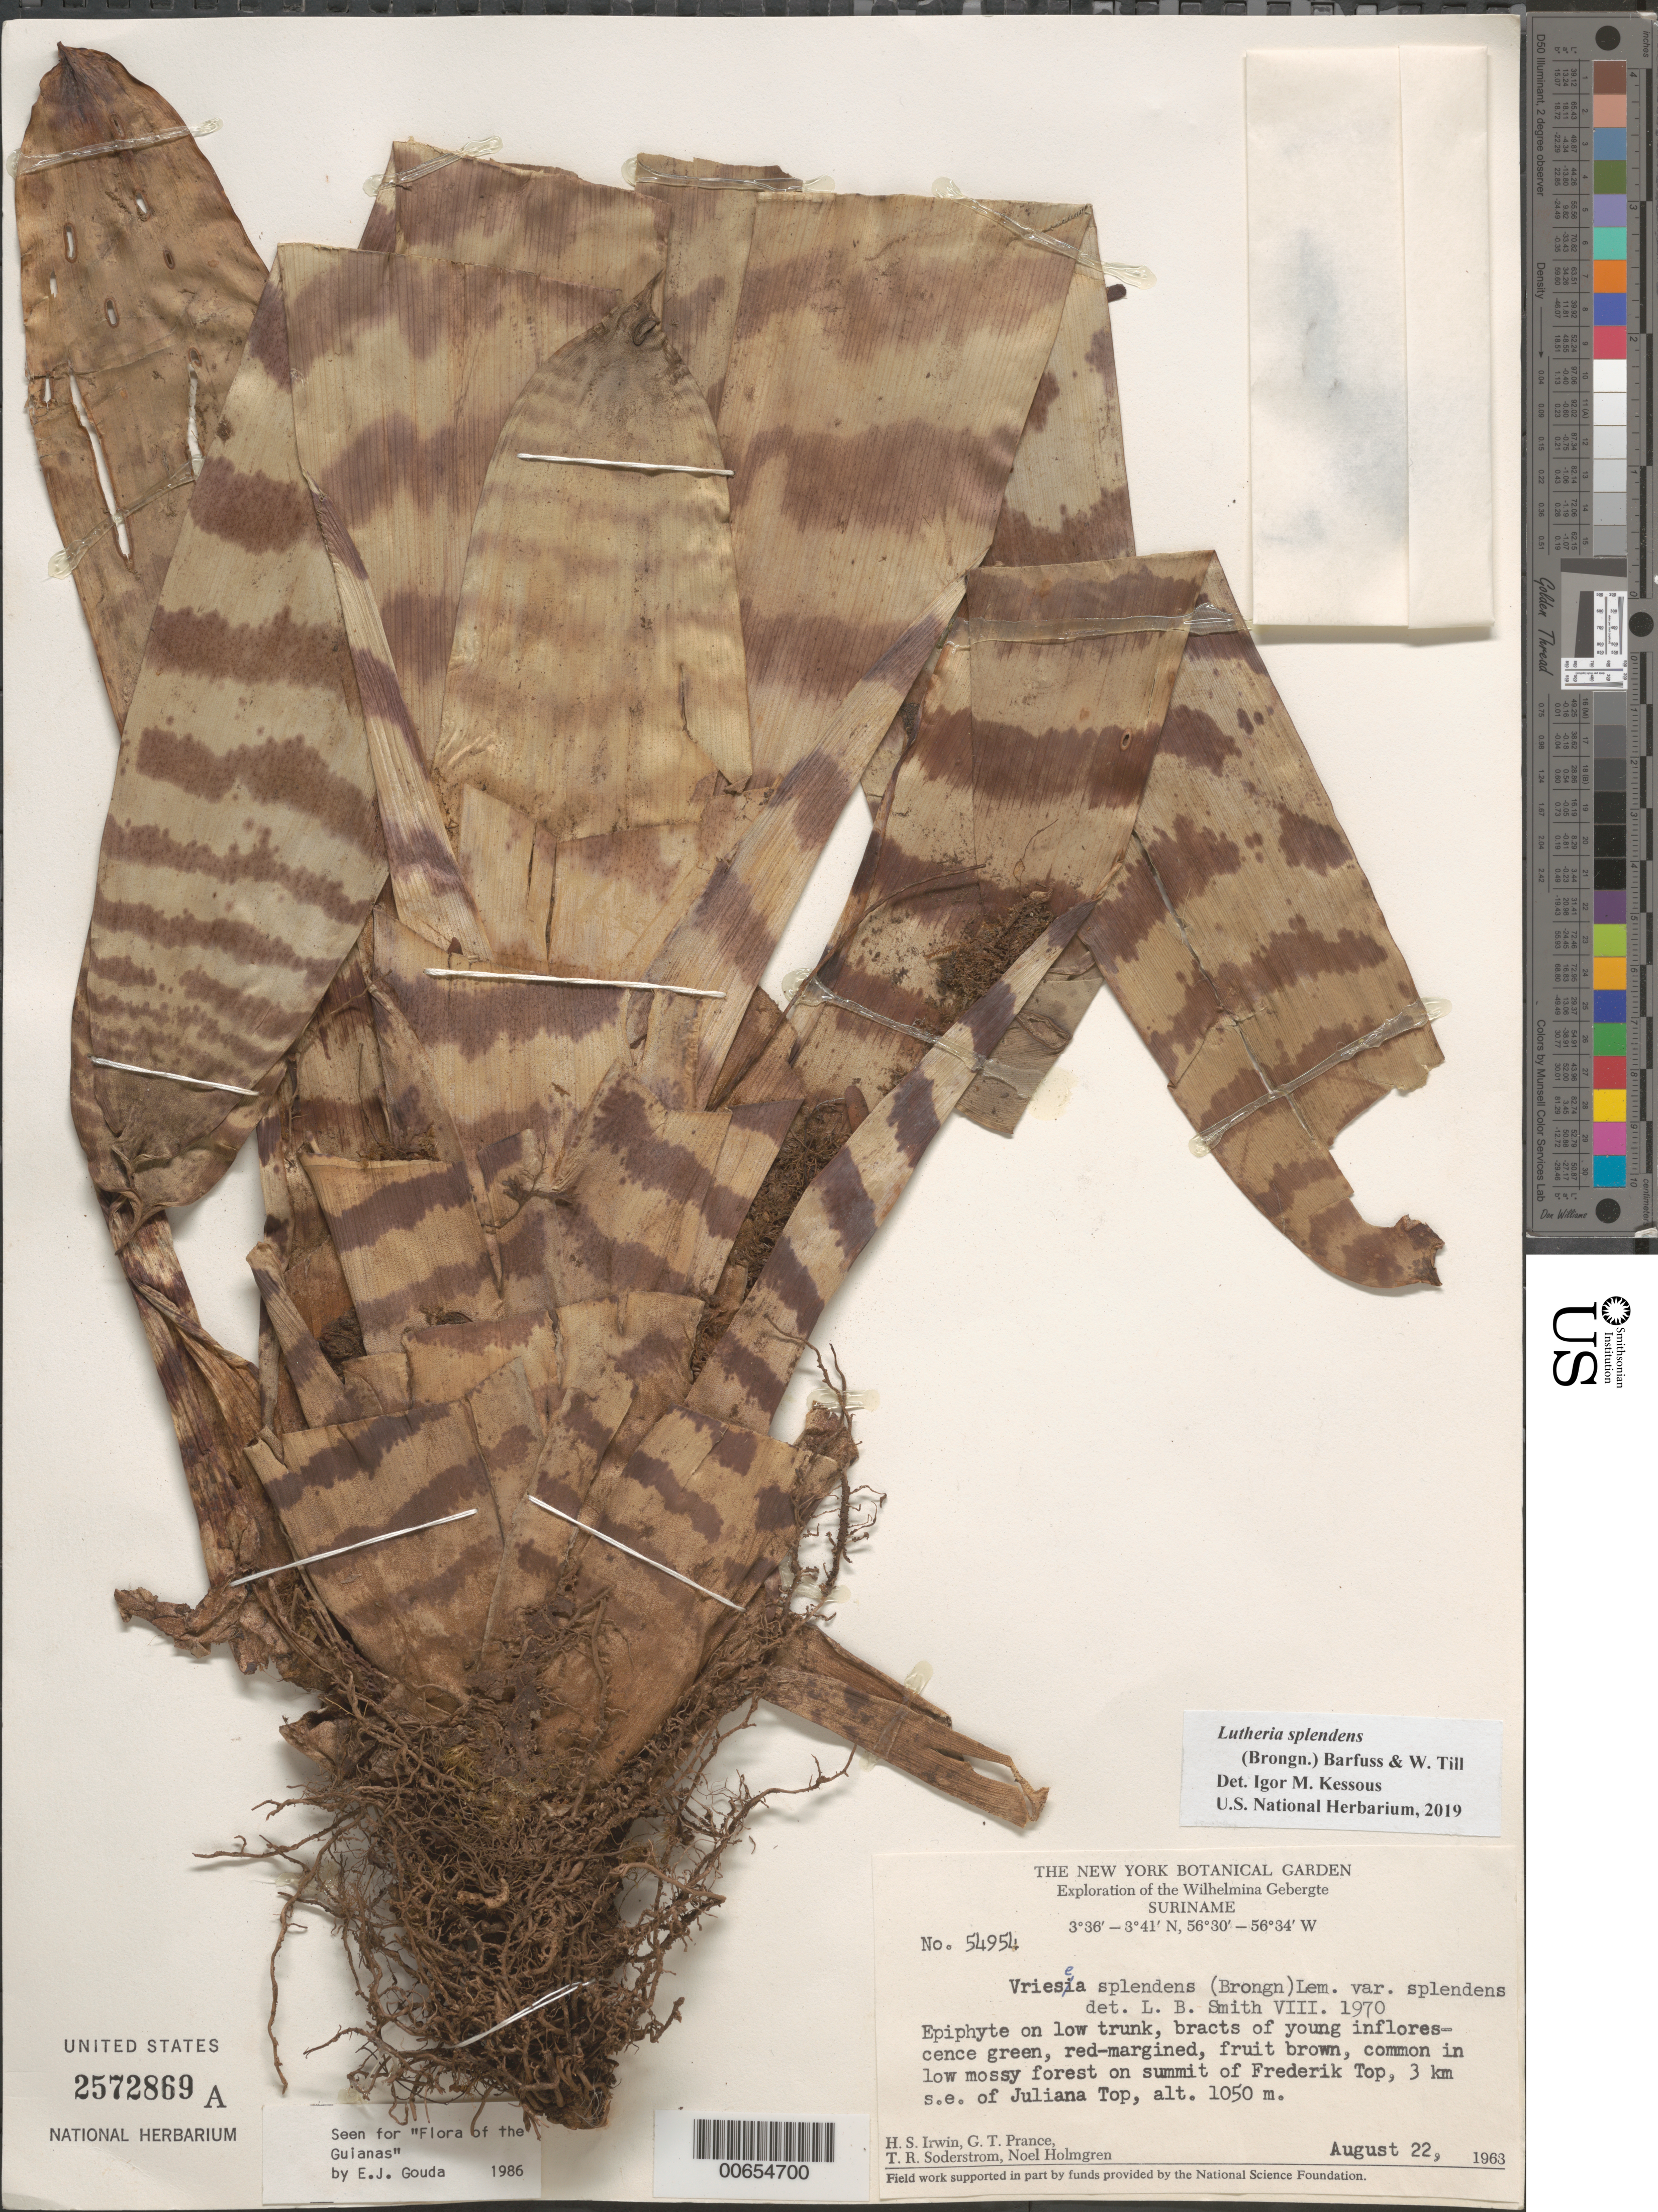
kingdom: Plantae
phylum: Tracheophyta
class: Liliopsida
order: Poales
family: Bromeliaceae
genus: Lutheria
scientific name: Lutheria splendens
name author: (Brongn.) W. Till & Barfuss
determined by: Kessous, Igor M.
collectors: H. Irwin, G. T. Prance, T. R. Soderstrom & N. H. Holmgren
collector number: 54954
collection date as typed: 22-Aug-63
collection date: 1963-08-22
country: Suriname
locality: Frederik Top, 3 km SE of Juliana Top, Wilhelmina Gebergte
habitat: Low mossy forest at summit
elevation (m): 1050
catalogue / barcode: US 2572869A